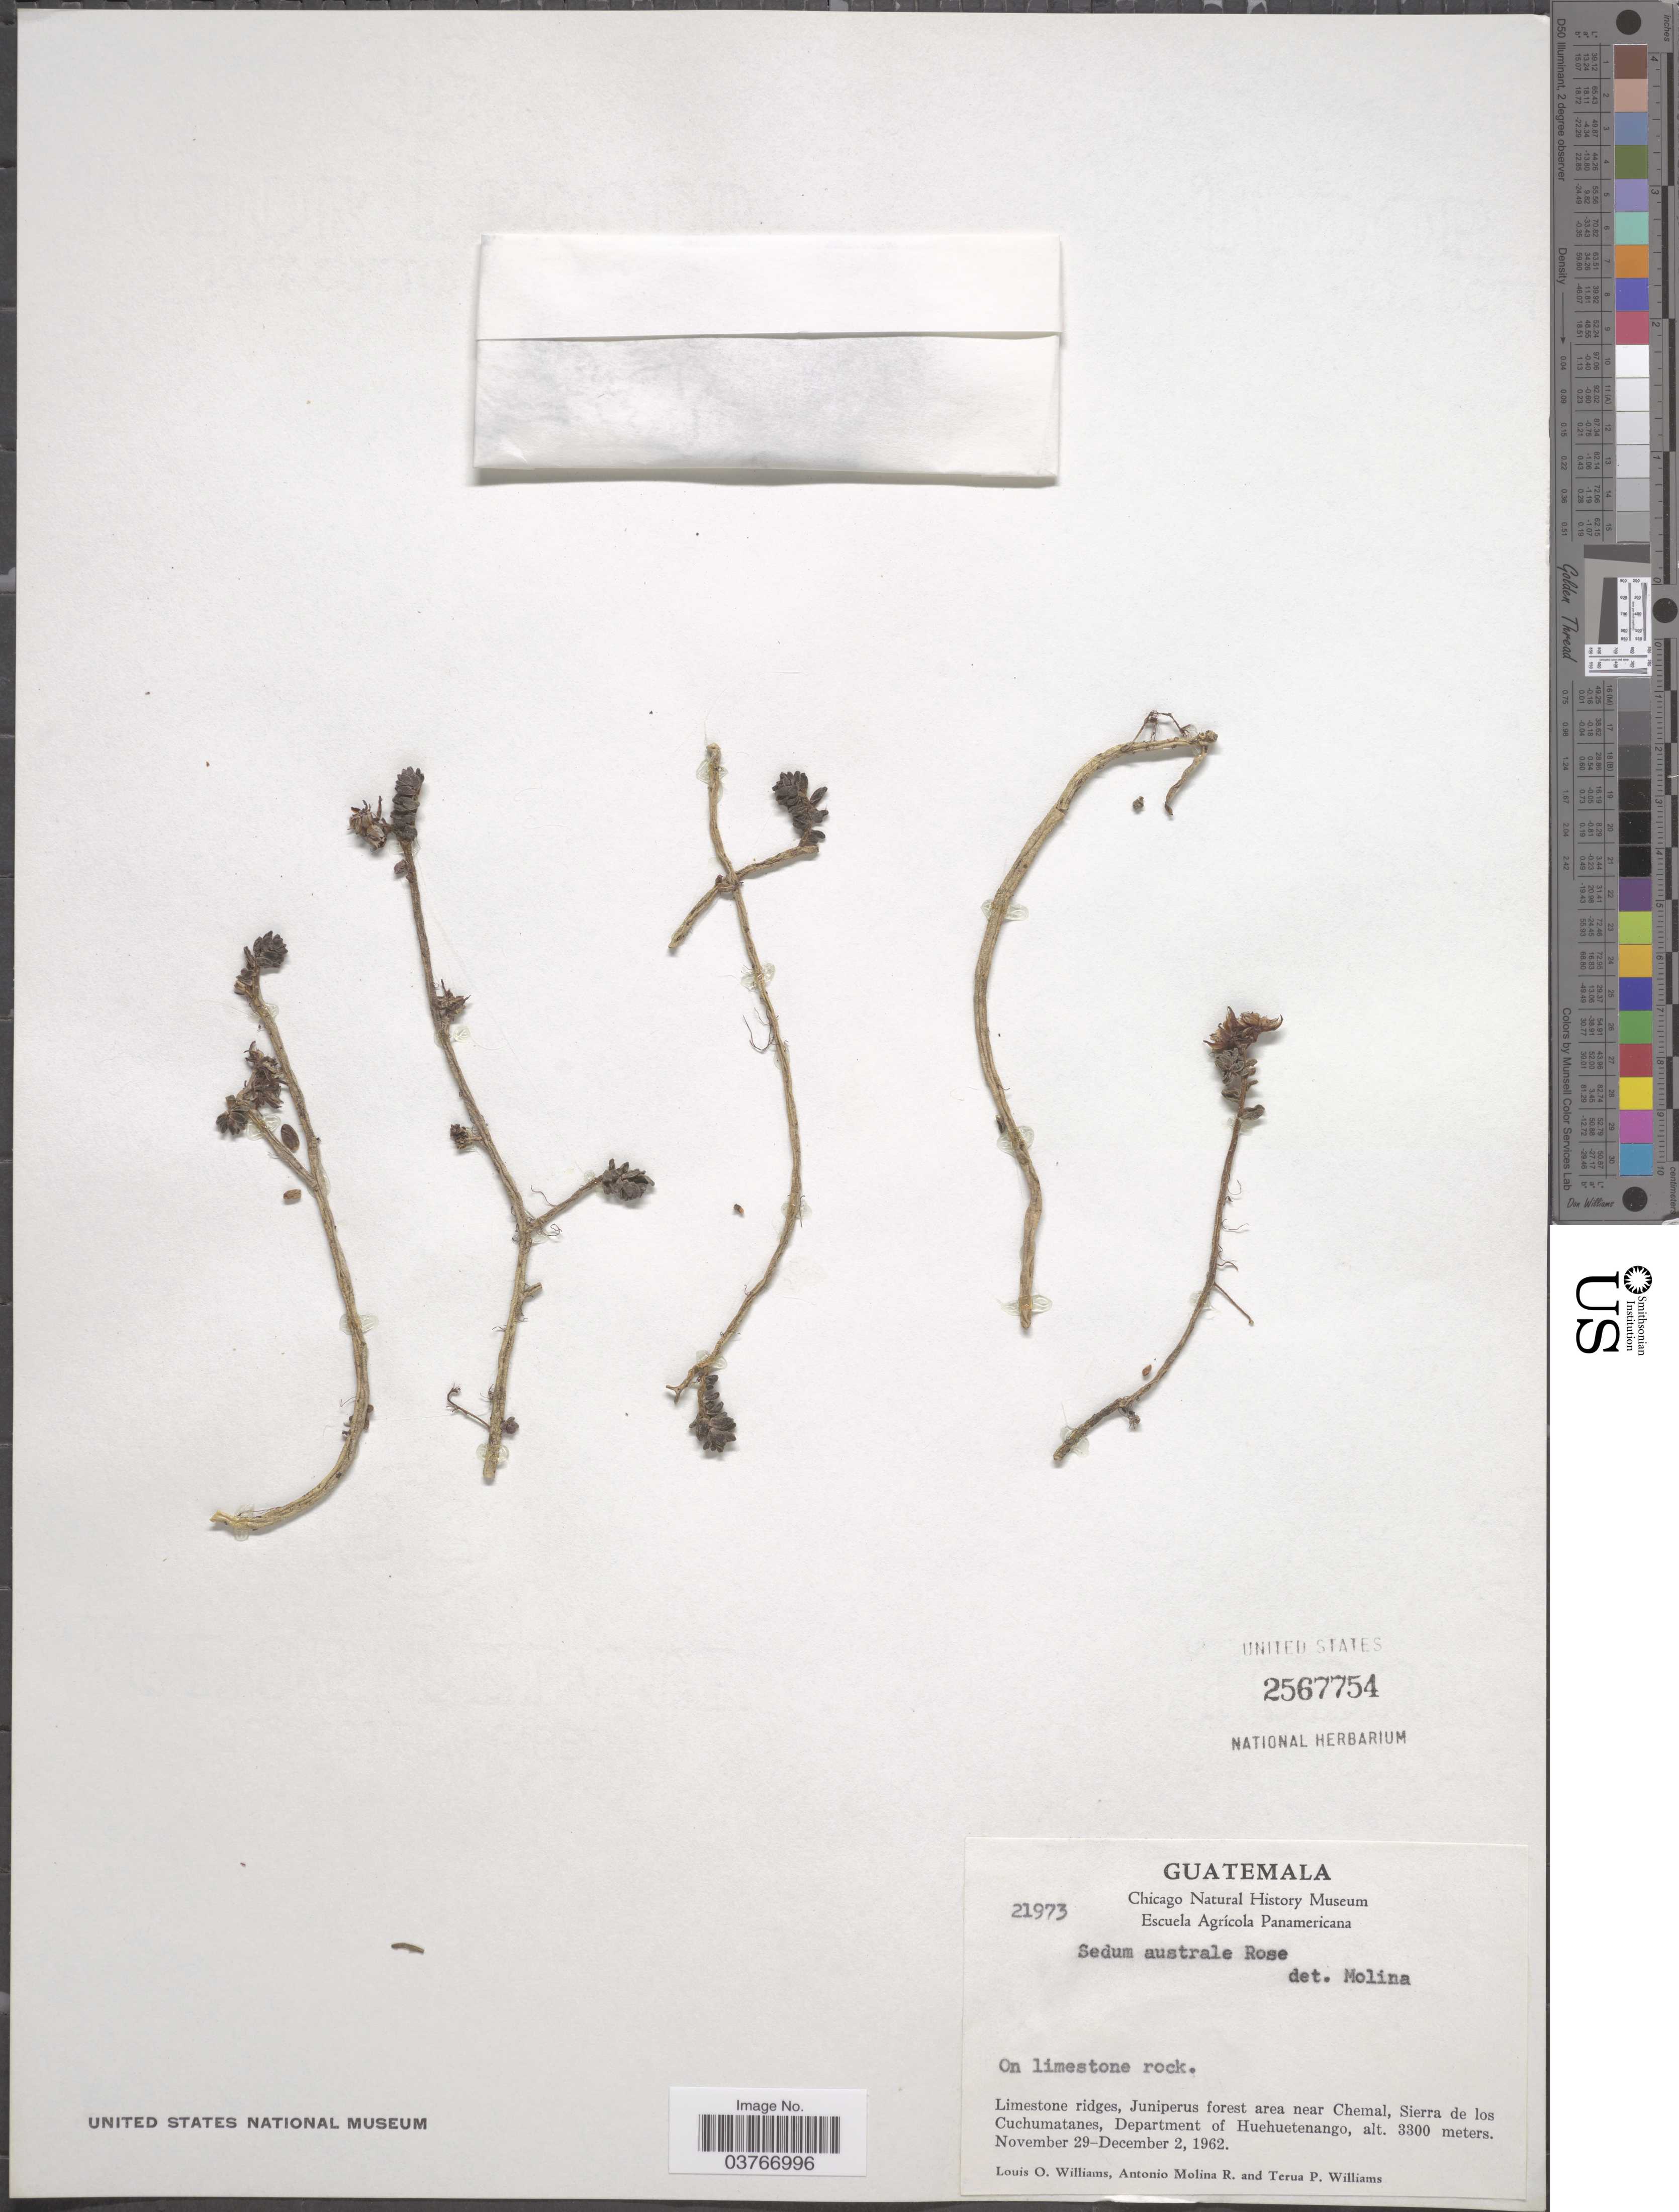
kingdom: Plantae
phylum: Tracheophyta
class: Magnoliopsida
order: Saxifragales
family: Crassulaceae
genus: Sedum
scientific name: Sedum australe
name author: Rose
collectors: L. O. Williams, A. Molina R. & T. P. Williams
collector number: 21973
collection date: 1962-11-29/1962-12-02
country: Guatemala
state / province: Huehuetenango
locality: Limestone ridges, Juniperus forest area near Chemal, Sierra de los Cuchumatanes, Department of Huehuetenango.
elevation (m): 3300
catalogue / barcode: US 2567754